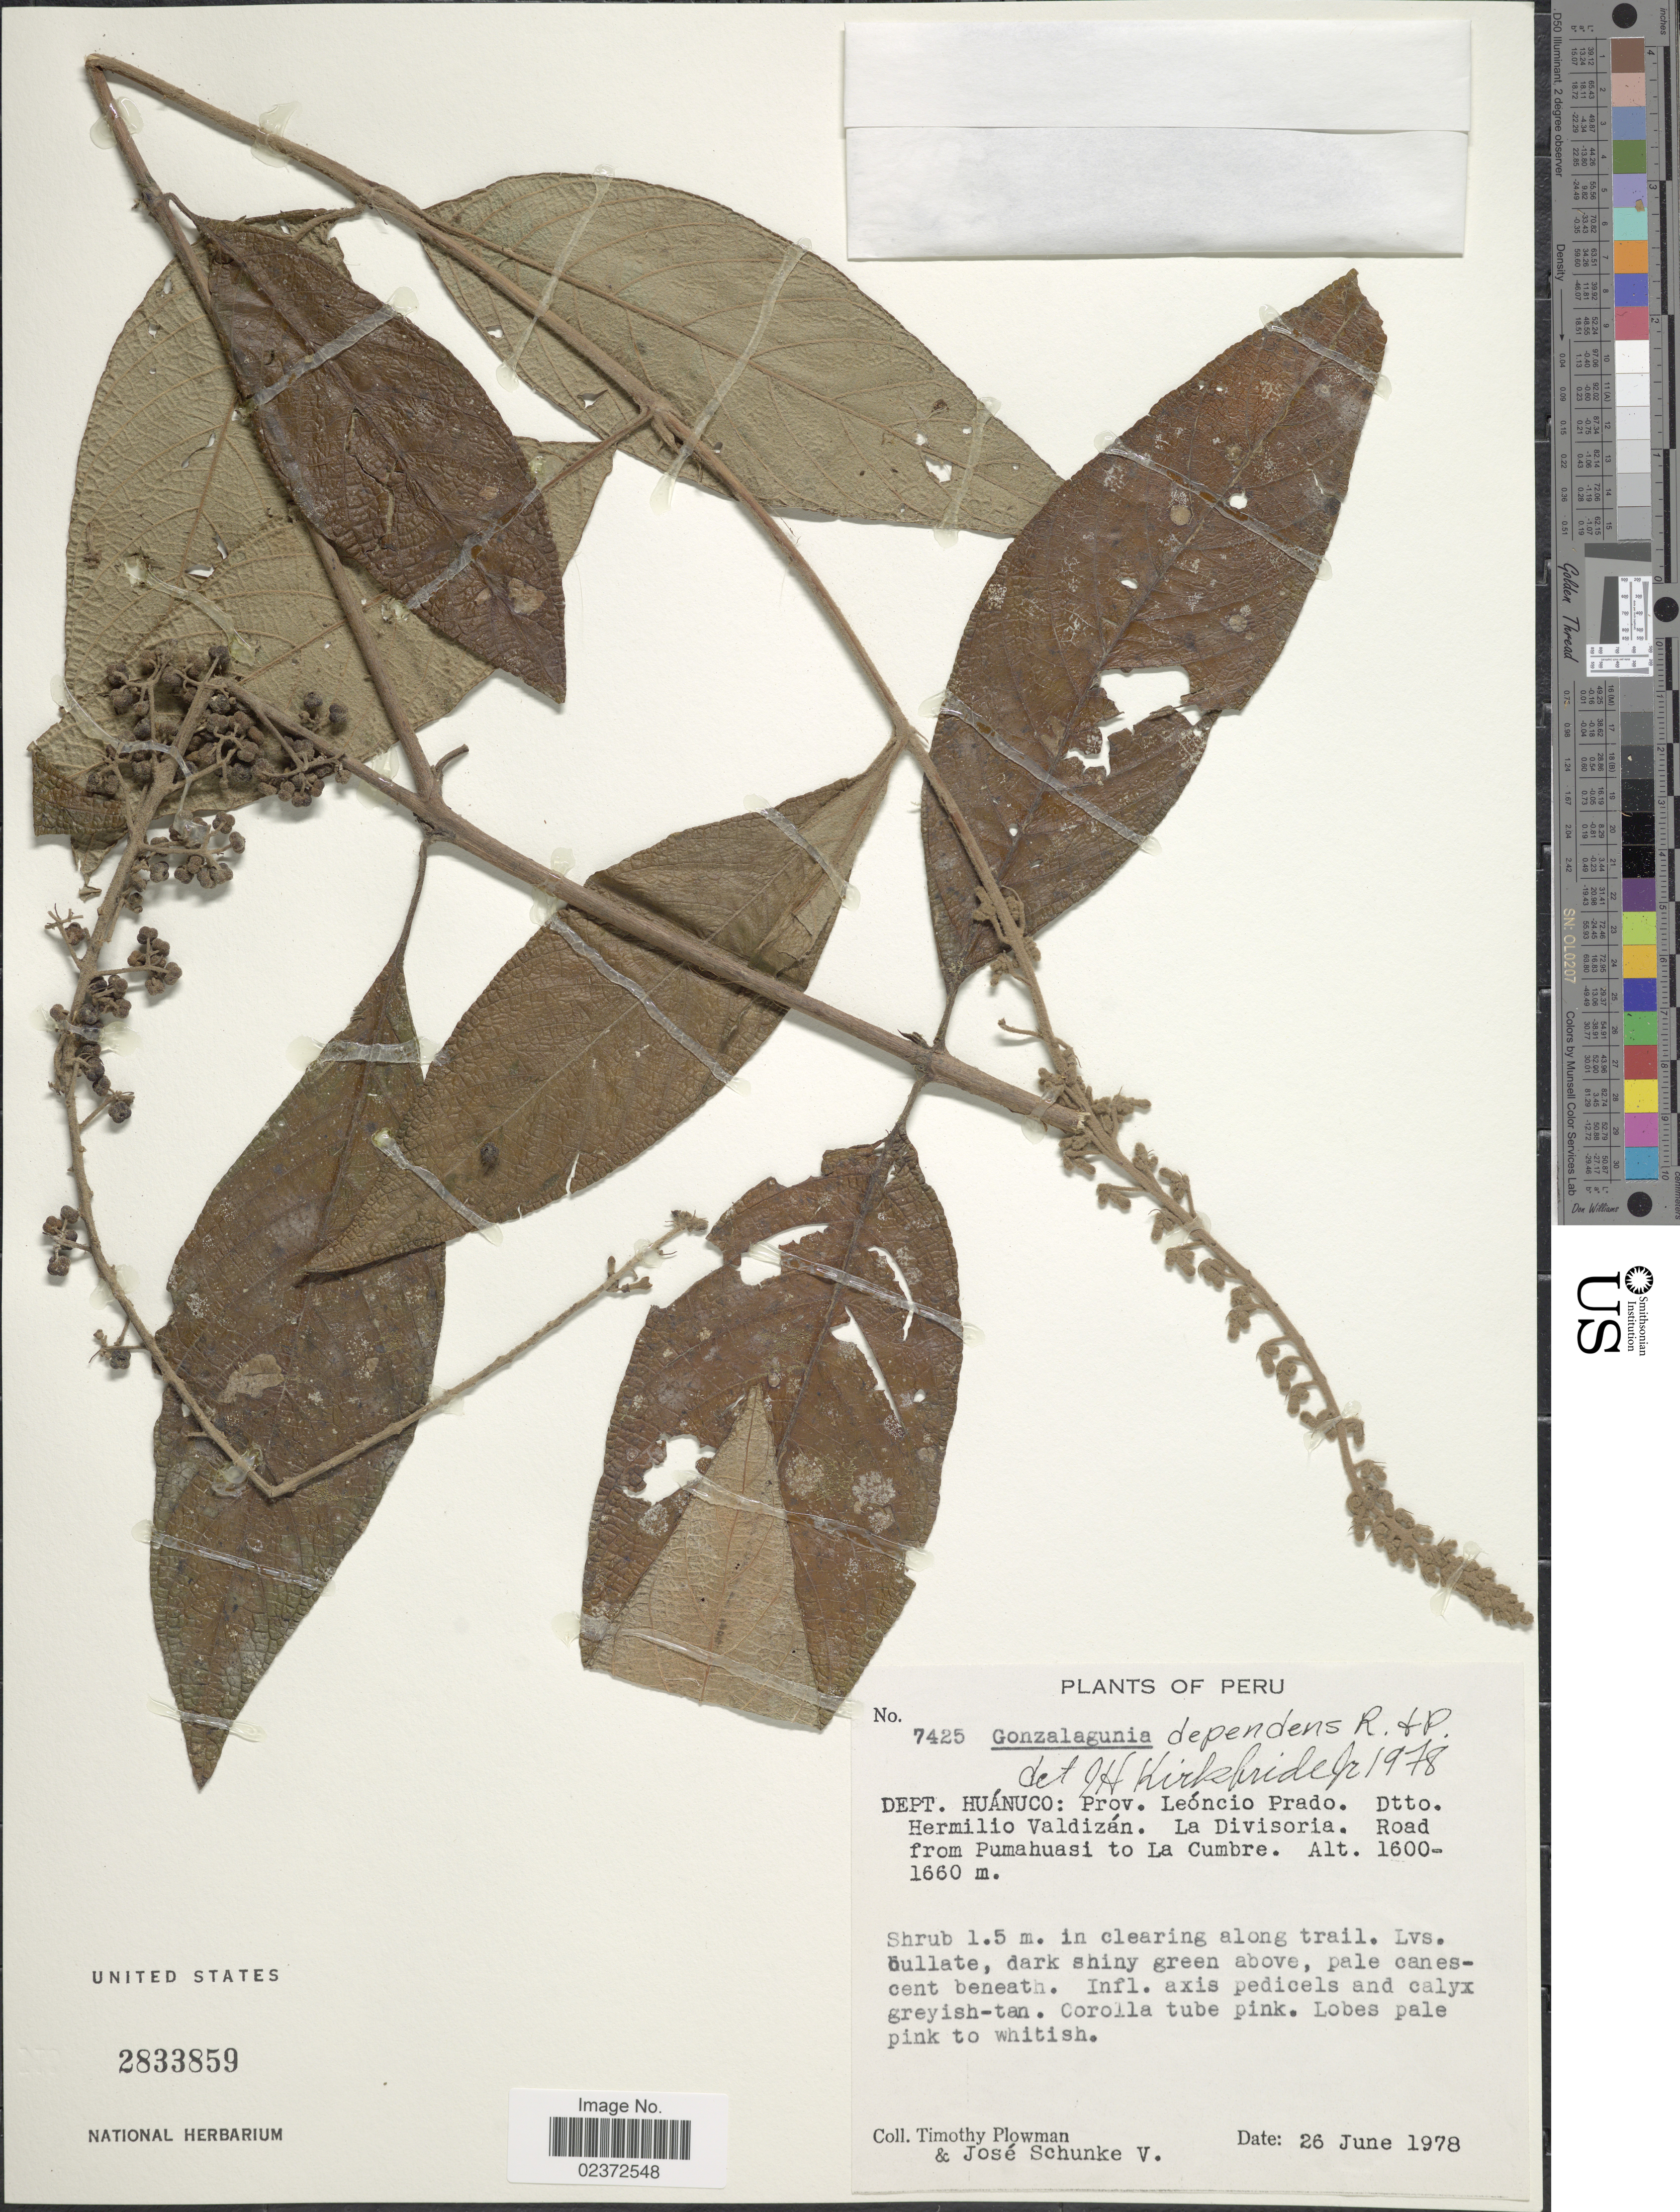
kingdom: Plantae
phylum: Tracheophyta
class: Magnoliopsida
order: Gentianales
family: Rubiaceae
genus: Gonzalagunia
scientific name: Gonzalagunia dependens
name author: Ruiz & Pav.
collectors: T. Plowman & J. Schunke Vigo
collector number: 7425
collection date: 1978-06-26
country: Peru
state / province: Huánuco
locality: prov. Leóncio Prado. Dtto Hermillo Valdizán. La Divisoria. Road from Pumahuasi to La Cumbre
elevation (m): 1600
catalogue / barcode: US 2833859